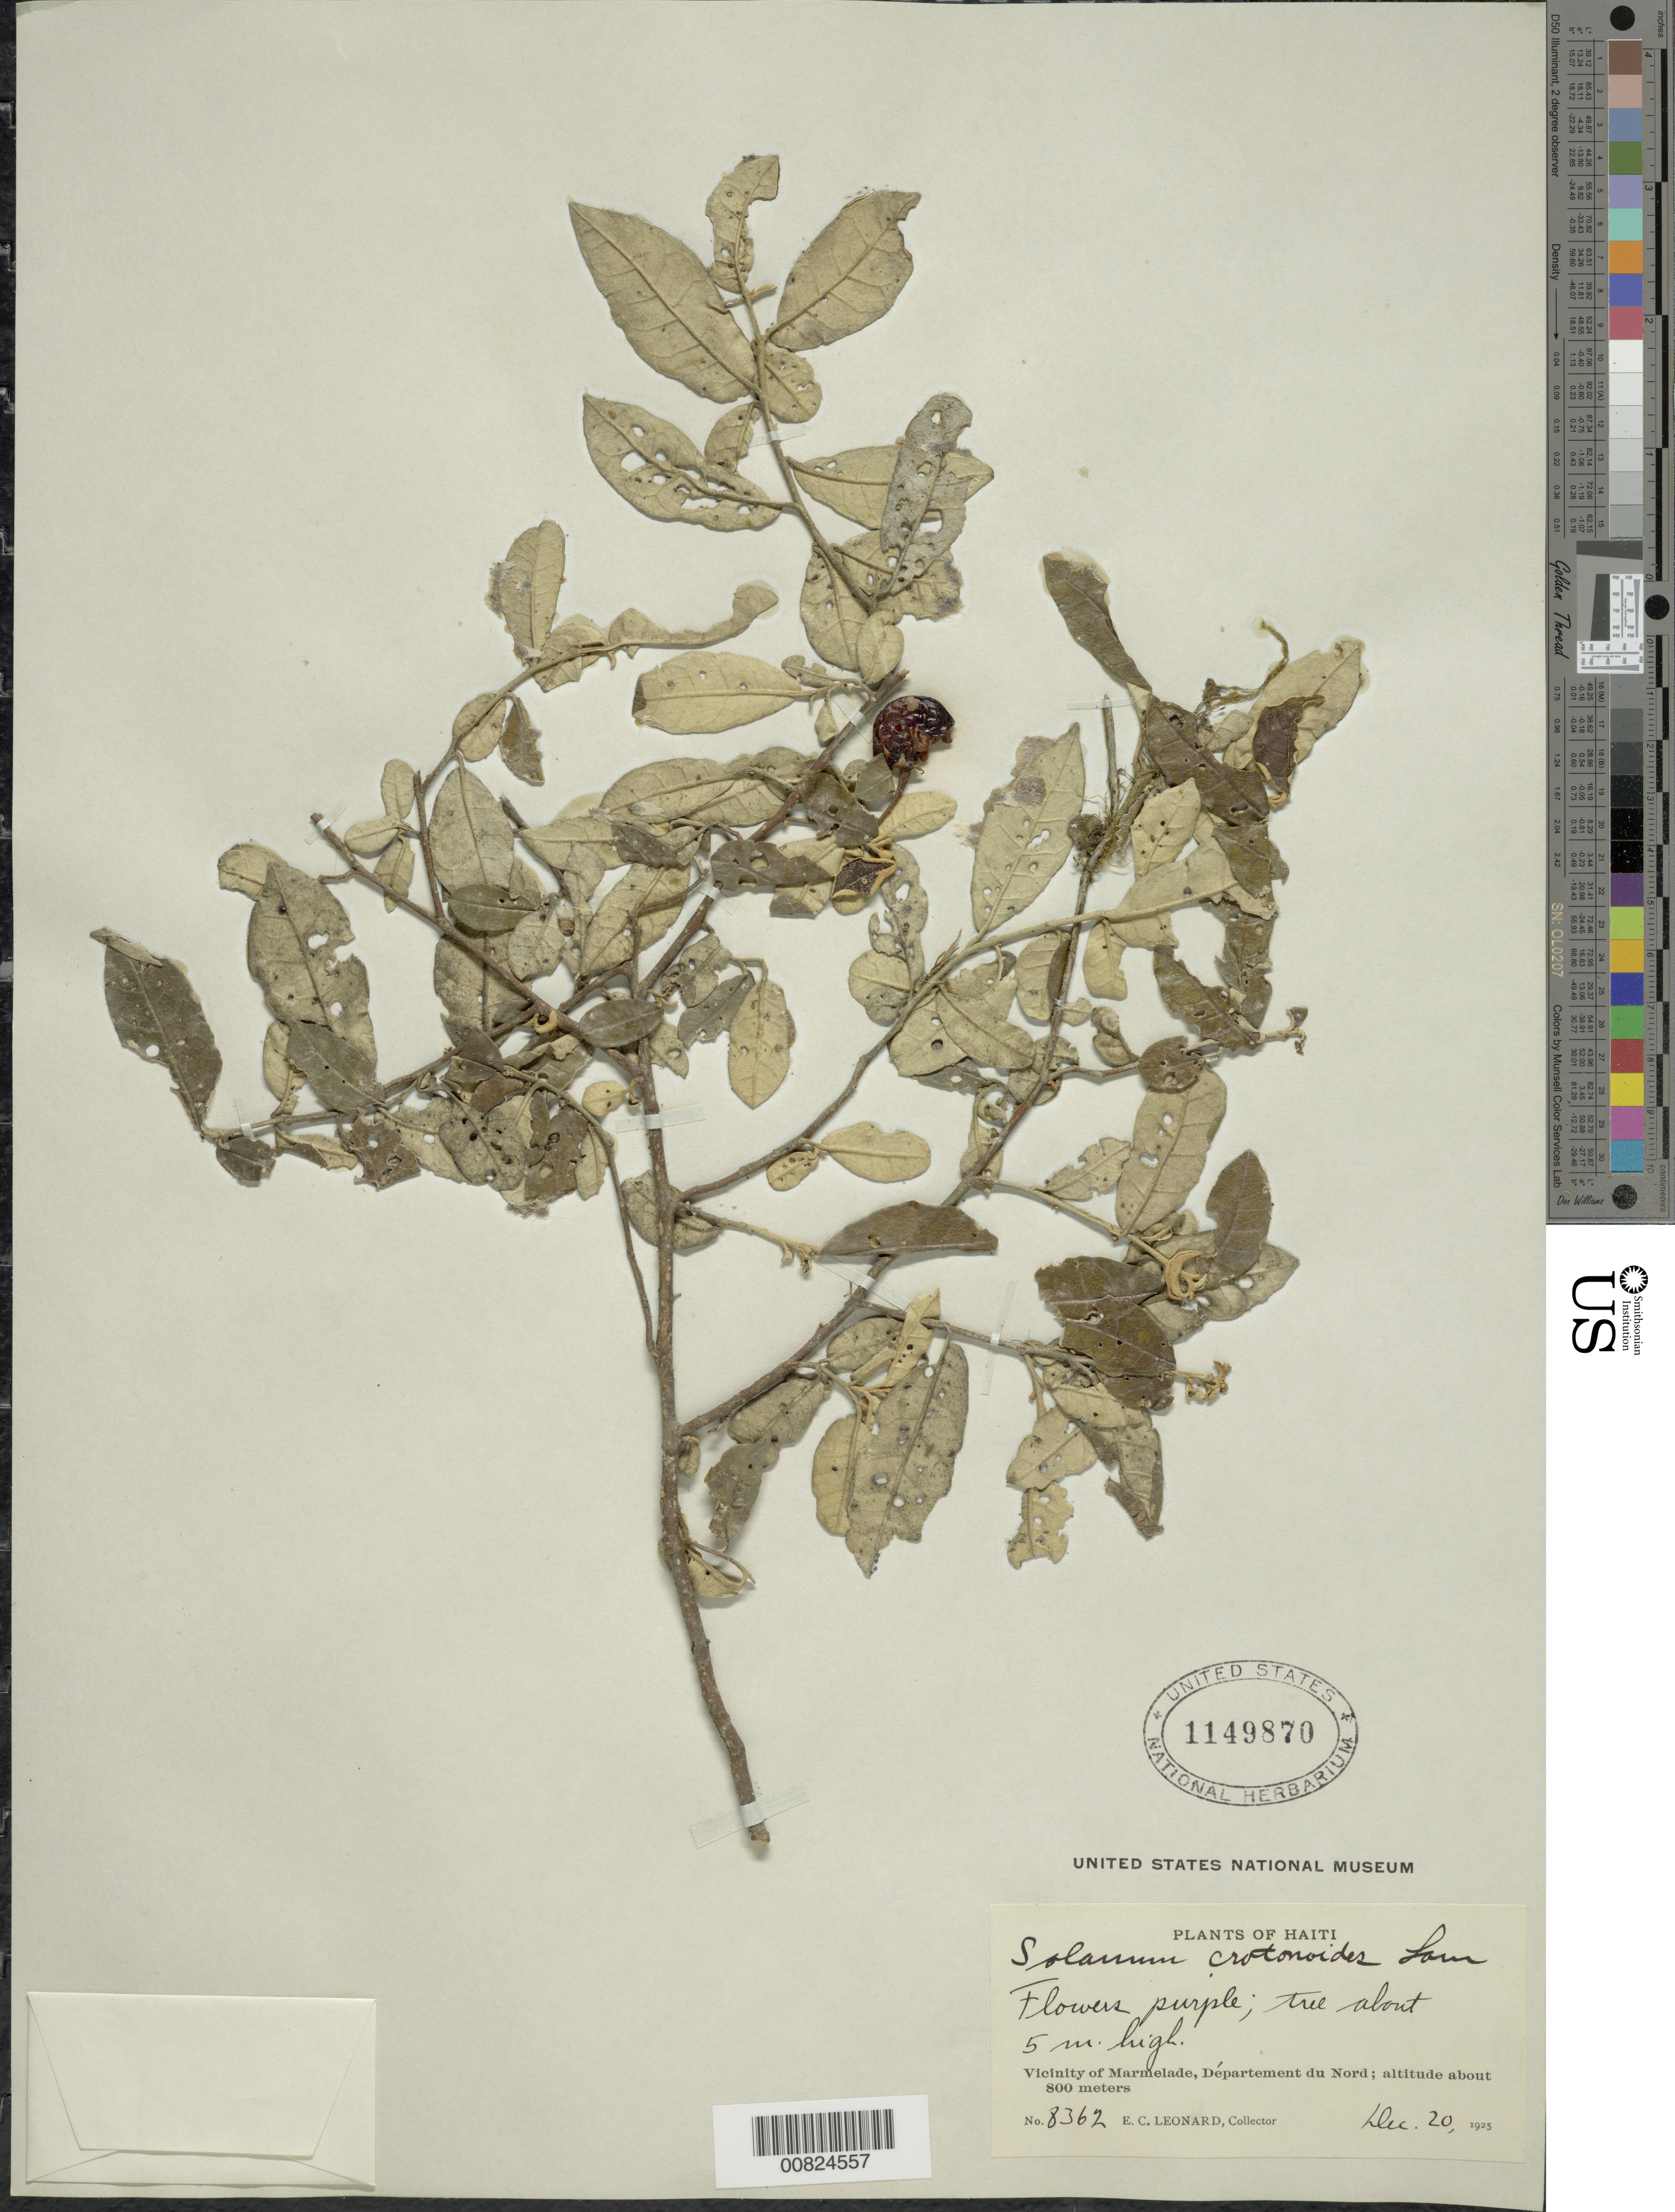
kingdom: Plantae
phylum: Tracheophyta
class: Magnoliopsida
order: Solanales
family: Solanaceae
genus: Solanum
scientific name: Solanum crotonoides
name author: Lam.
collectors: E. C. Leonard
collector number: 8362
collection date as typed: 20 Dec 1925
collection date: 1925-12-20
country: Haiti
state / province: Nord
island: Hispaniola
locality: Vicinity of Marmelade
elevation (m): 800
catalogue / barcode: US 1149870